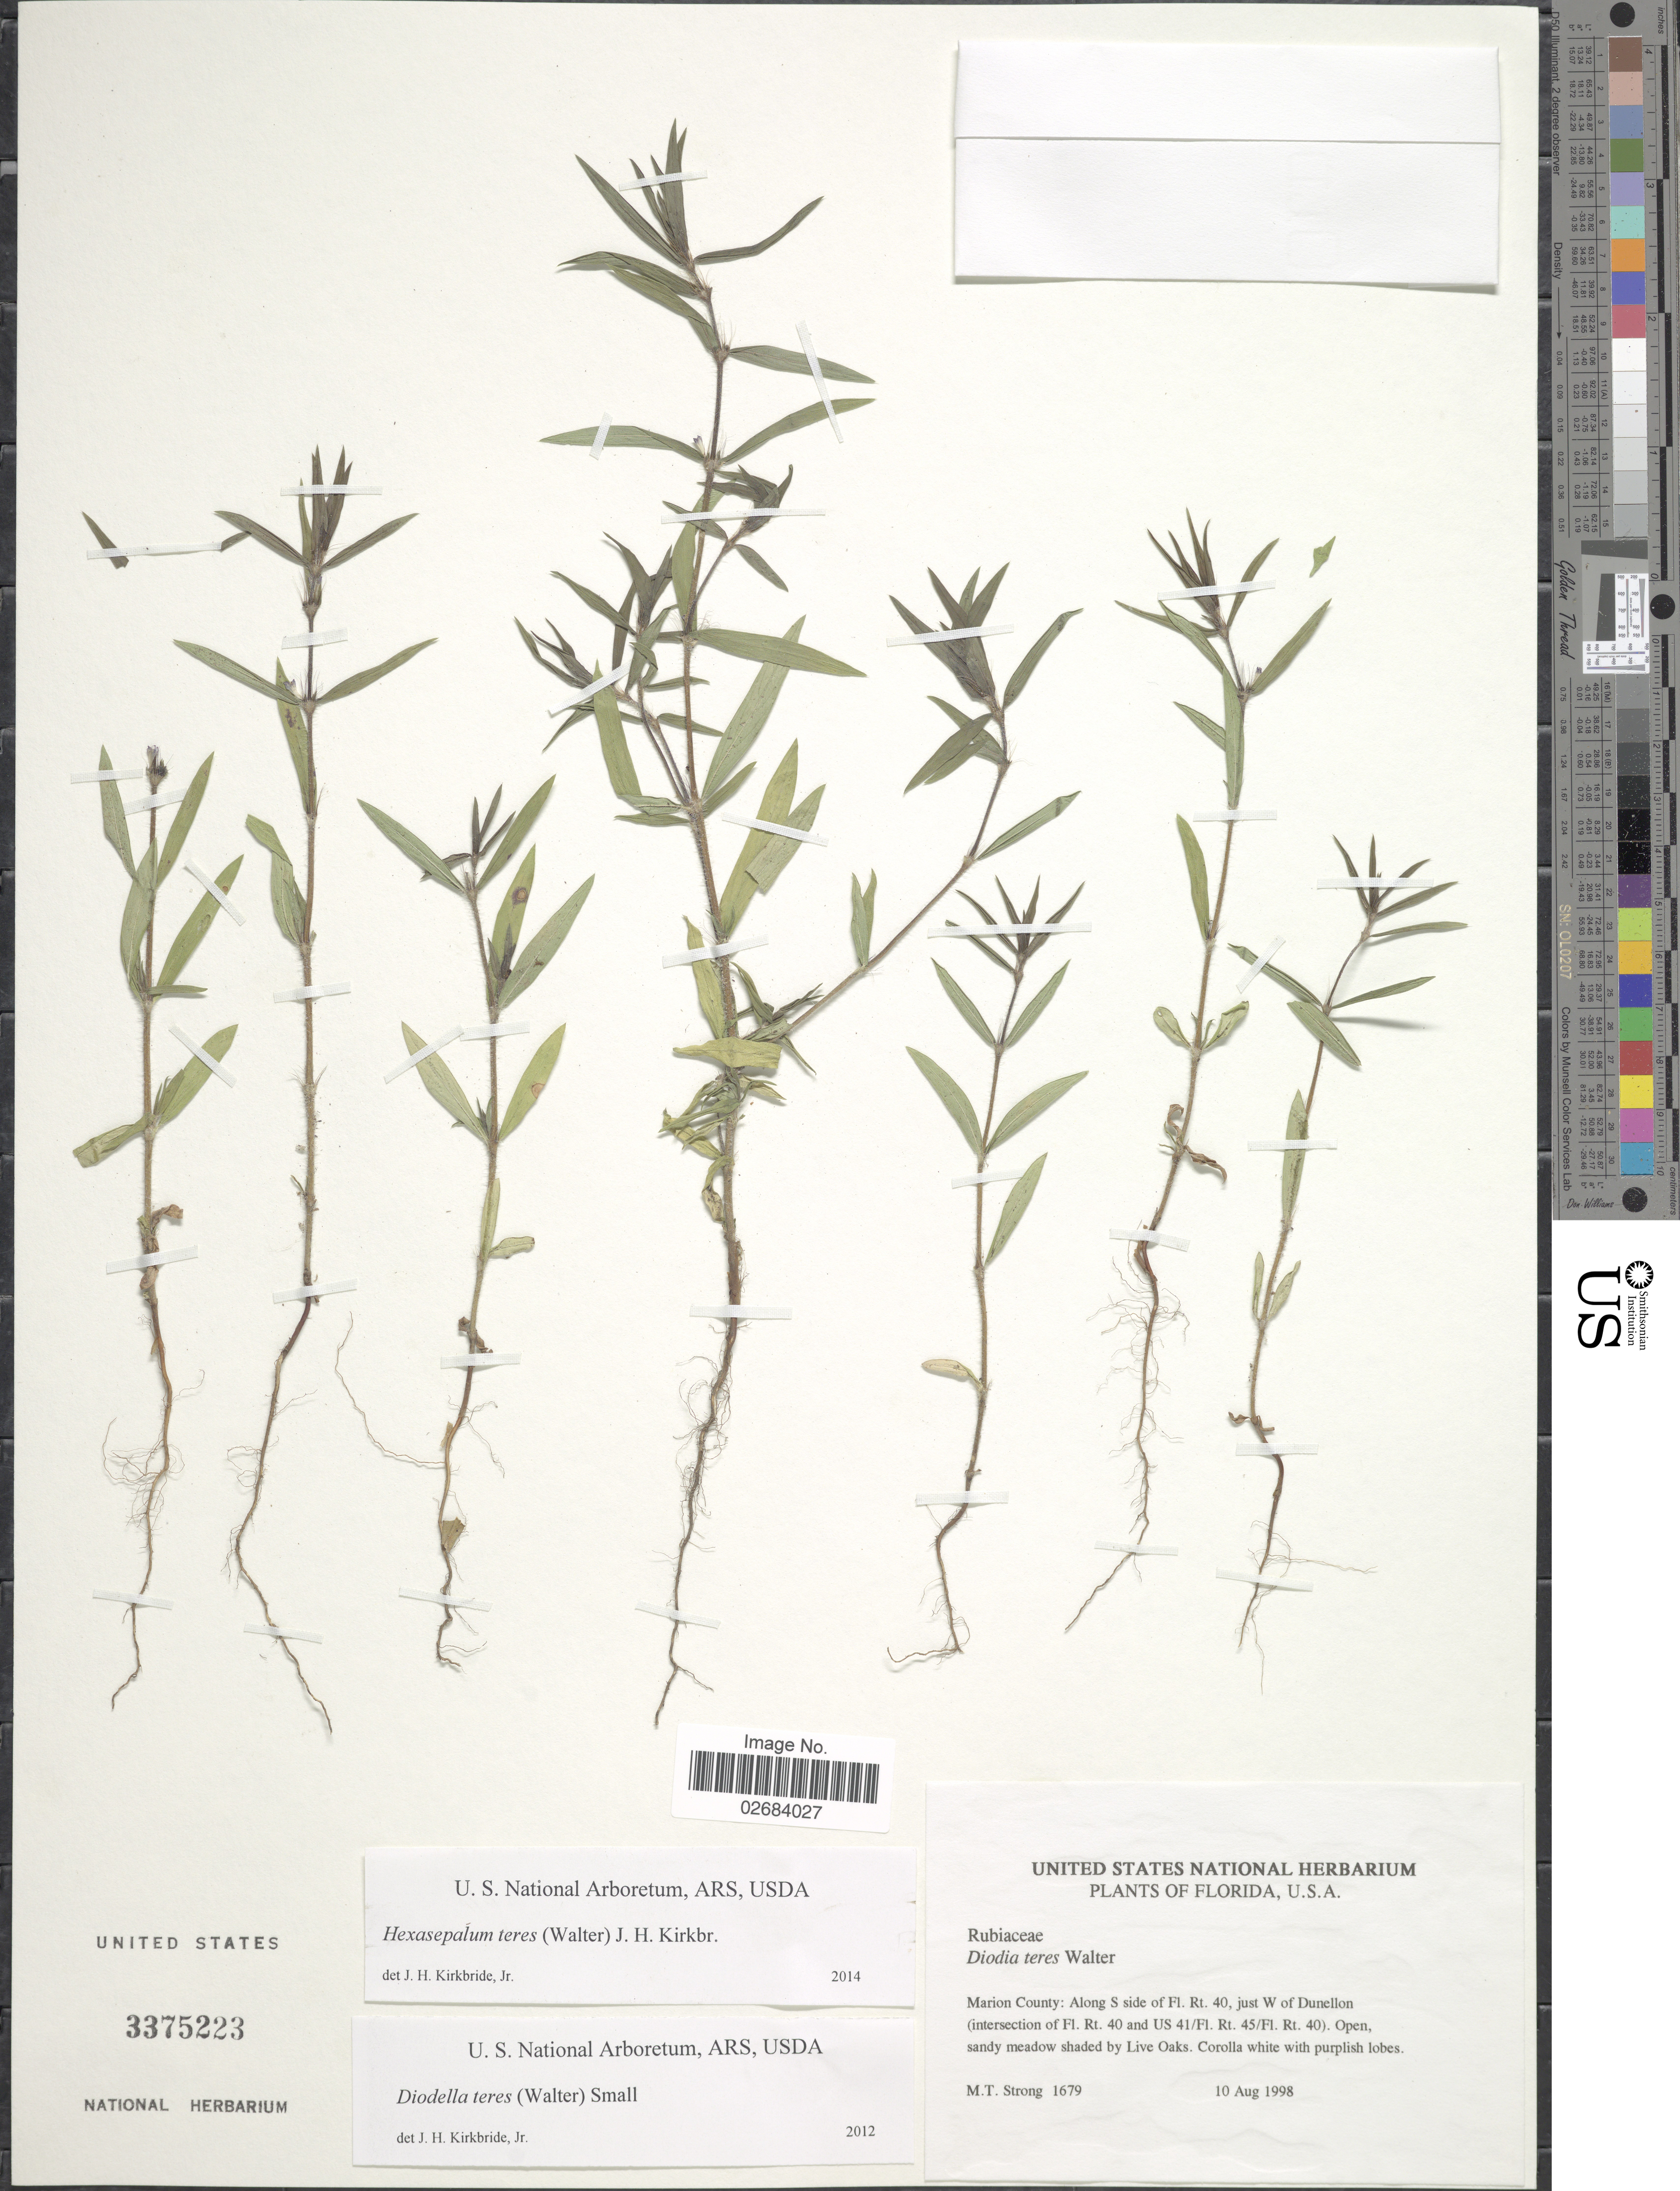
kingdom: Plantae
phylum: Tracheophyta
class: Magnoliopsida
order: Gentianales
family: Rubiaceae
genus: Diodia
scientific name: Diodia teres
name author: Walter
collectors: M. T. Strong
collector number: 1679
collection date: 1998-08-10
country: United States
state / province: Florida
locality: Marion County: Along S side of Ft. Rt. 40, just W of Dunellon (intersection of Fl. Rt. 40 and US 41/Fl. Rt.45/Fl. Rt. 40), open sandy meadow shaded by Live Oaks.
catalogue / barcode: US 3375223